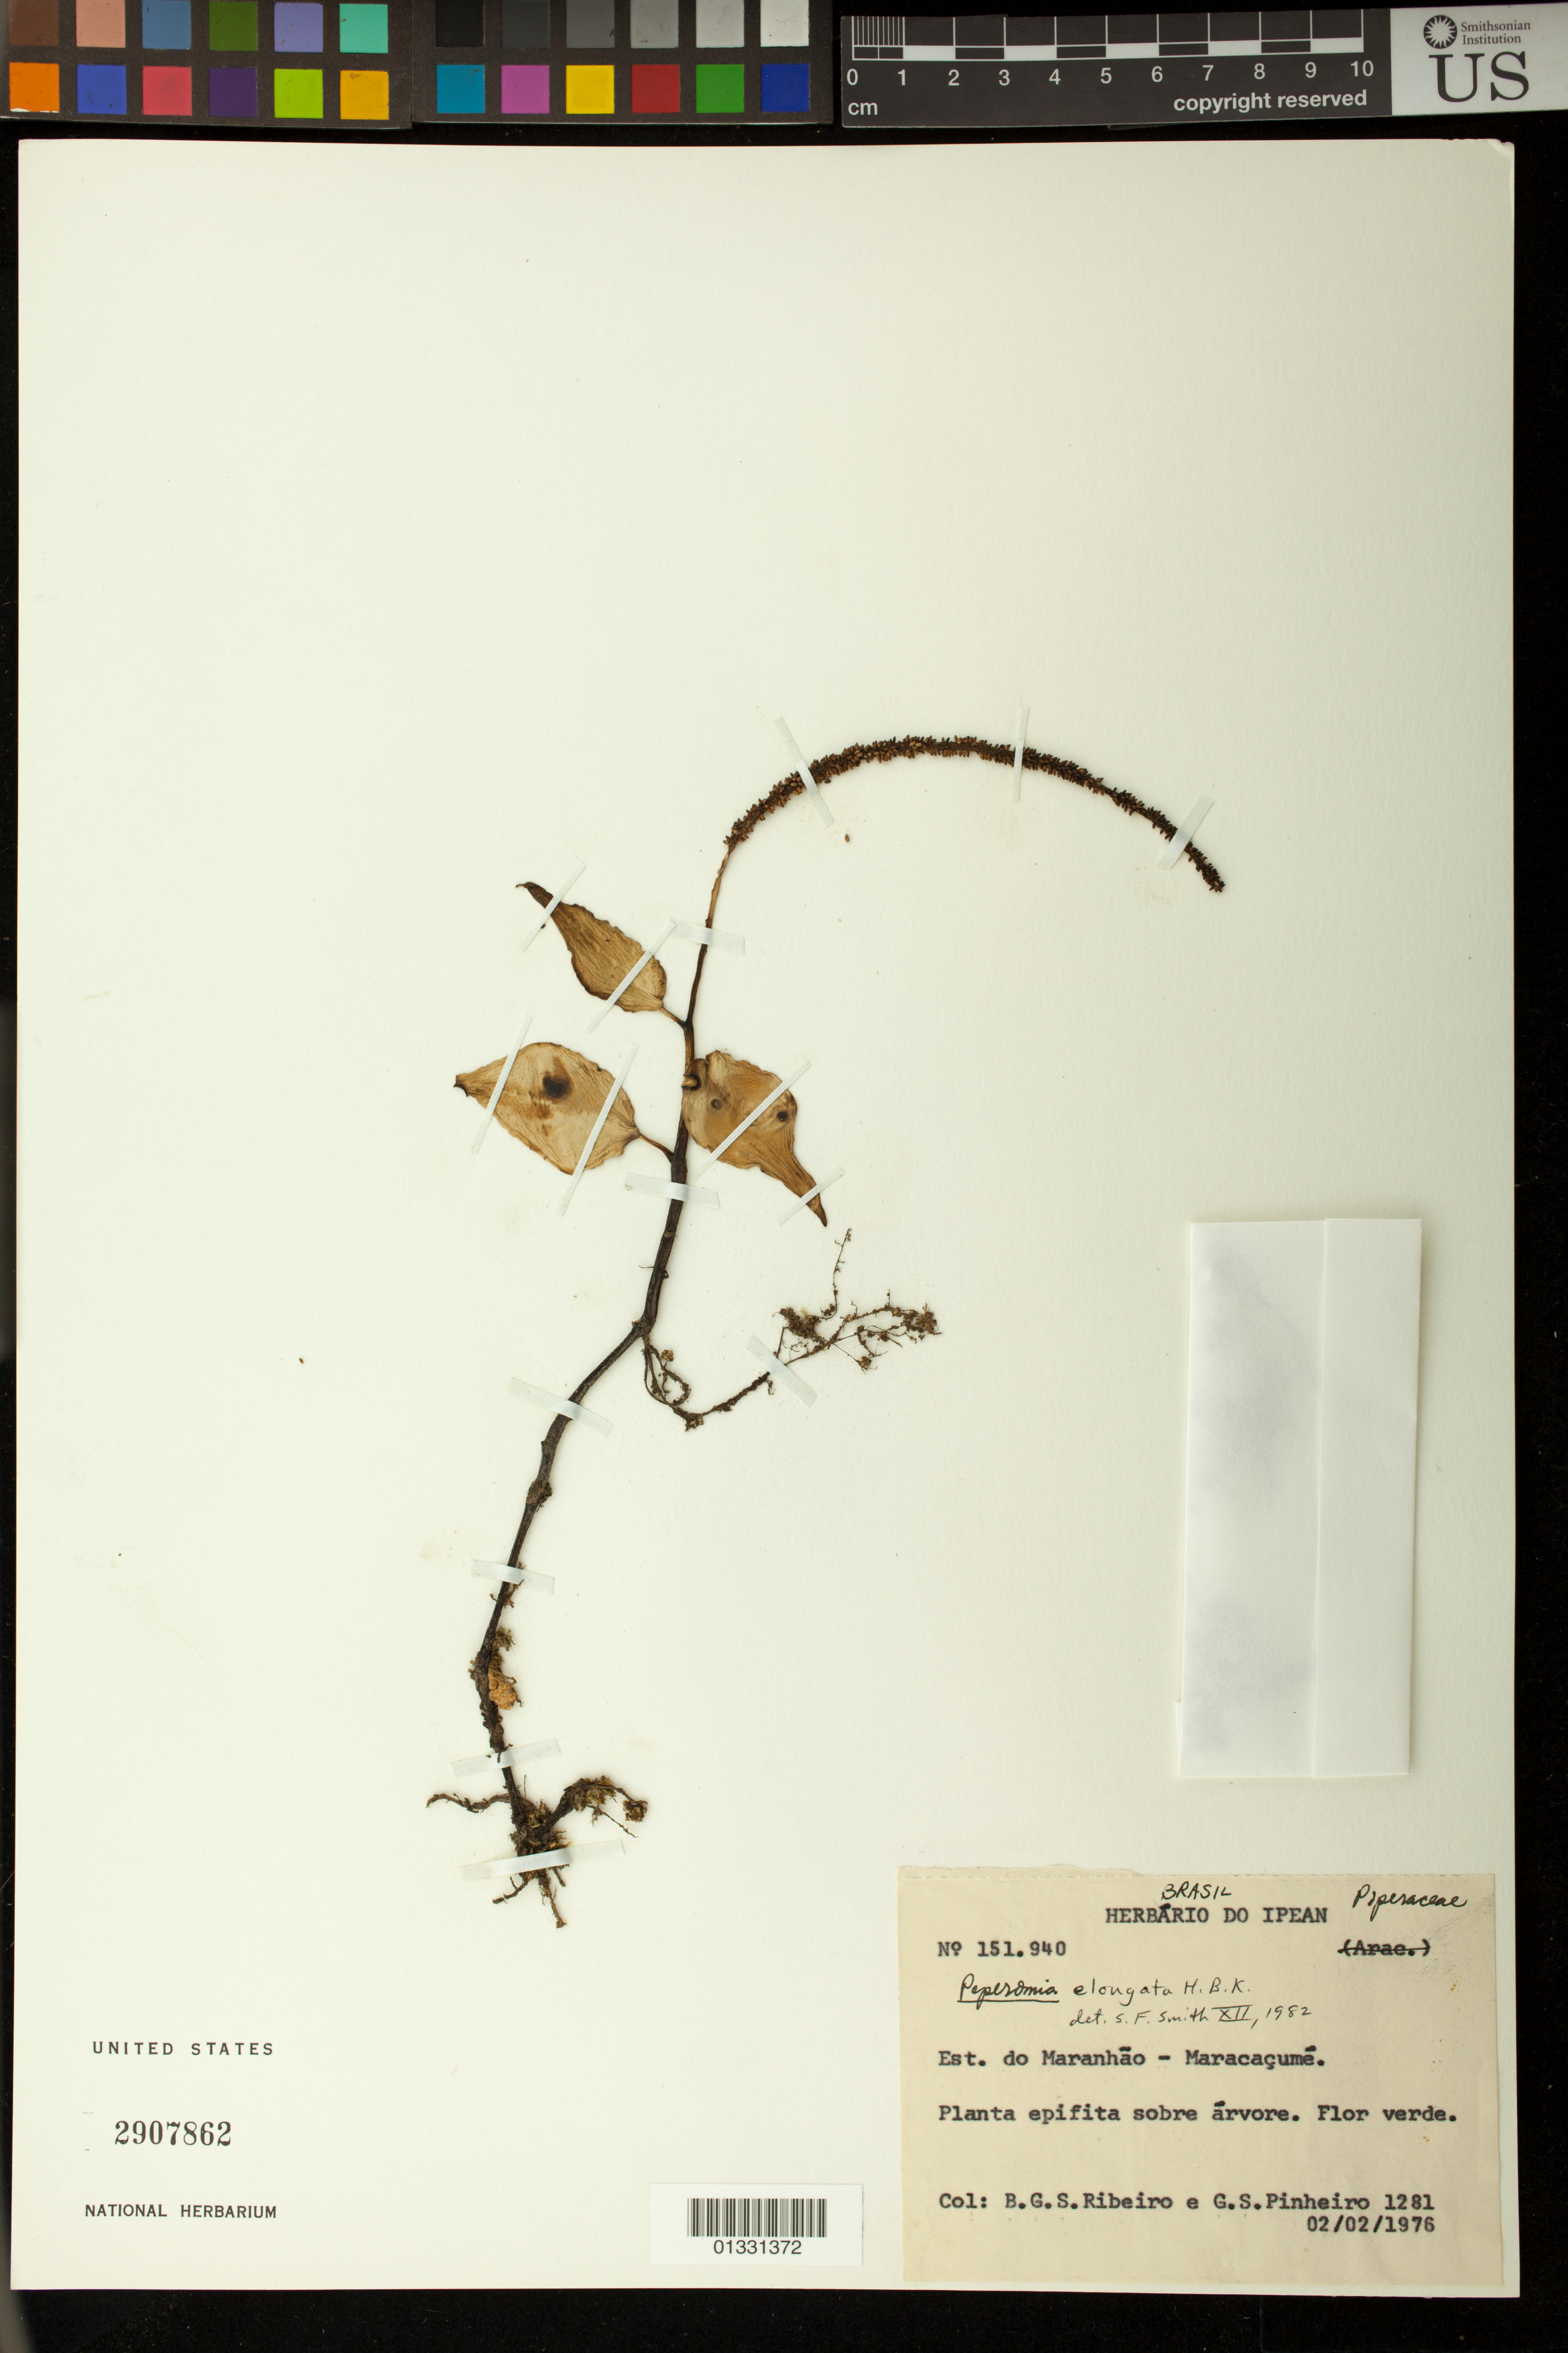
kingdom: Plantae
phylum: Tracheophyta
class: Magnoliopsida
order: Piperales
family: Piperaceae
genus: Peperomia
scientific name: Peperomia elongata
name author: Kunth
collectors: B. G. Ribeiro & G. Pinheiro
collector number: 1281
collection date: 1976-02-02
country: Brazil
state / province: Maranhão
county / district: Maracaçumé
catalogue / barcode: US 2907862